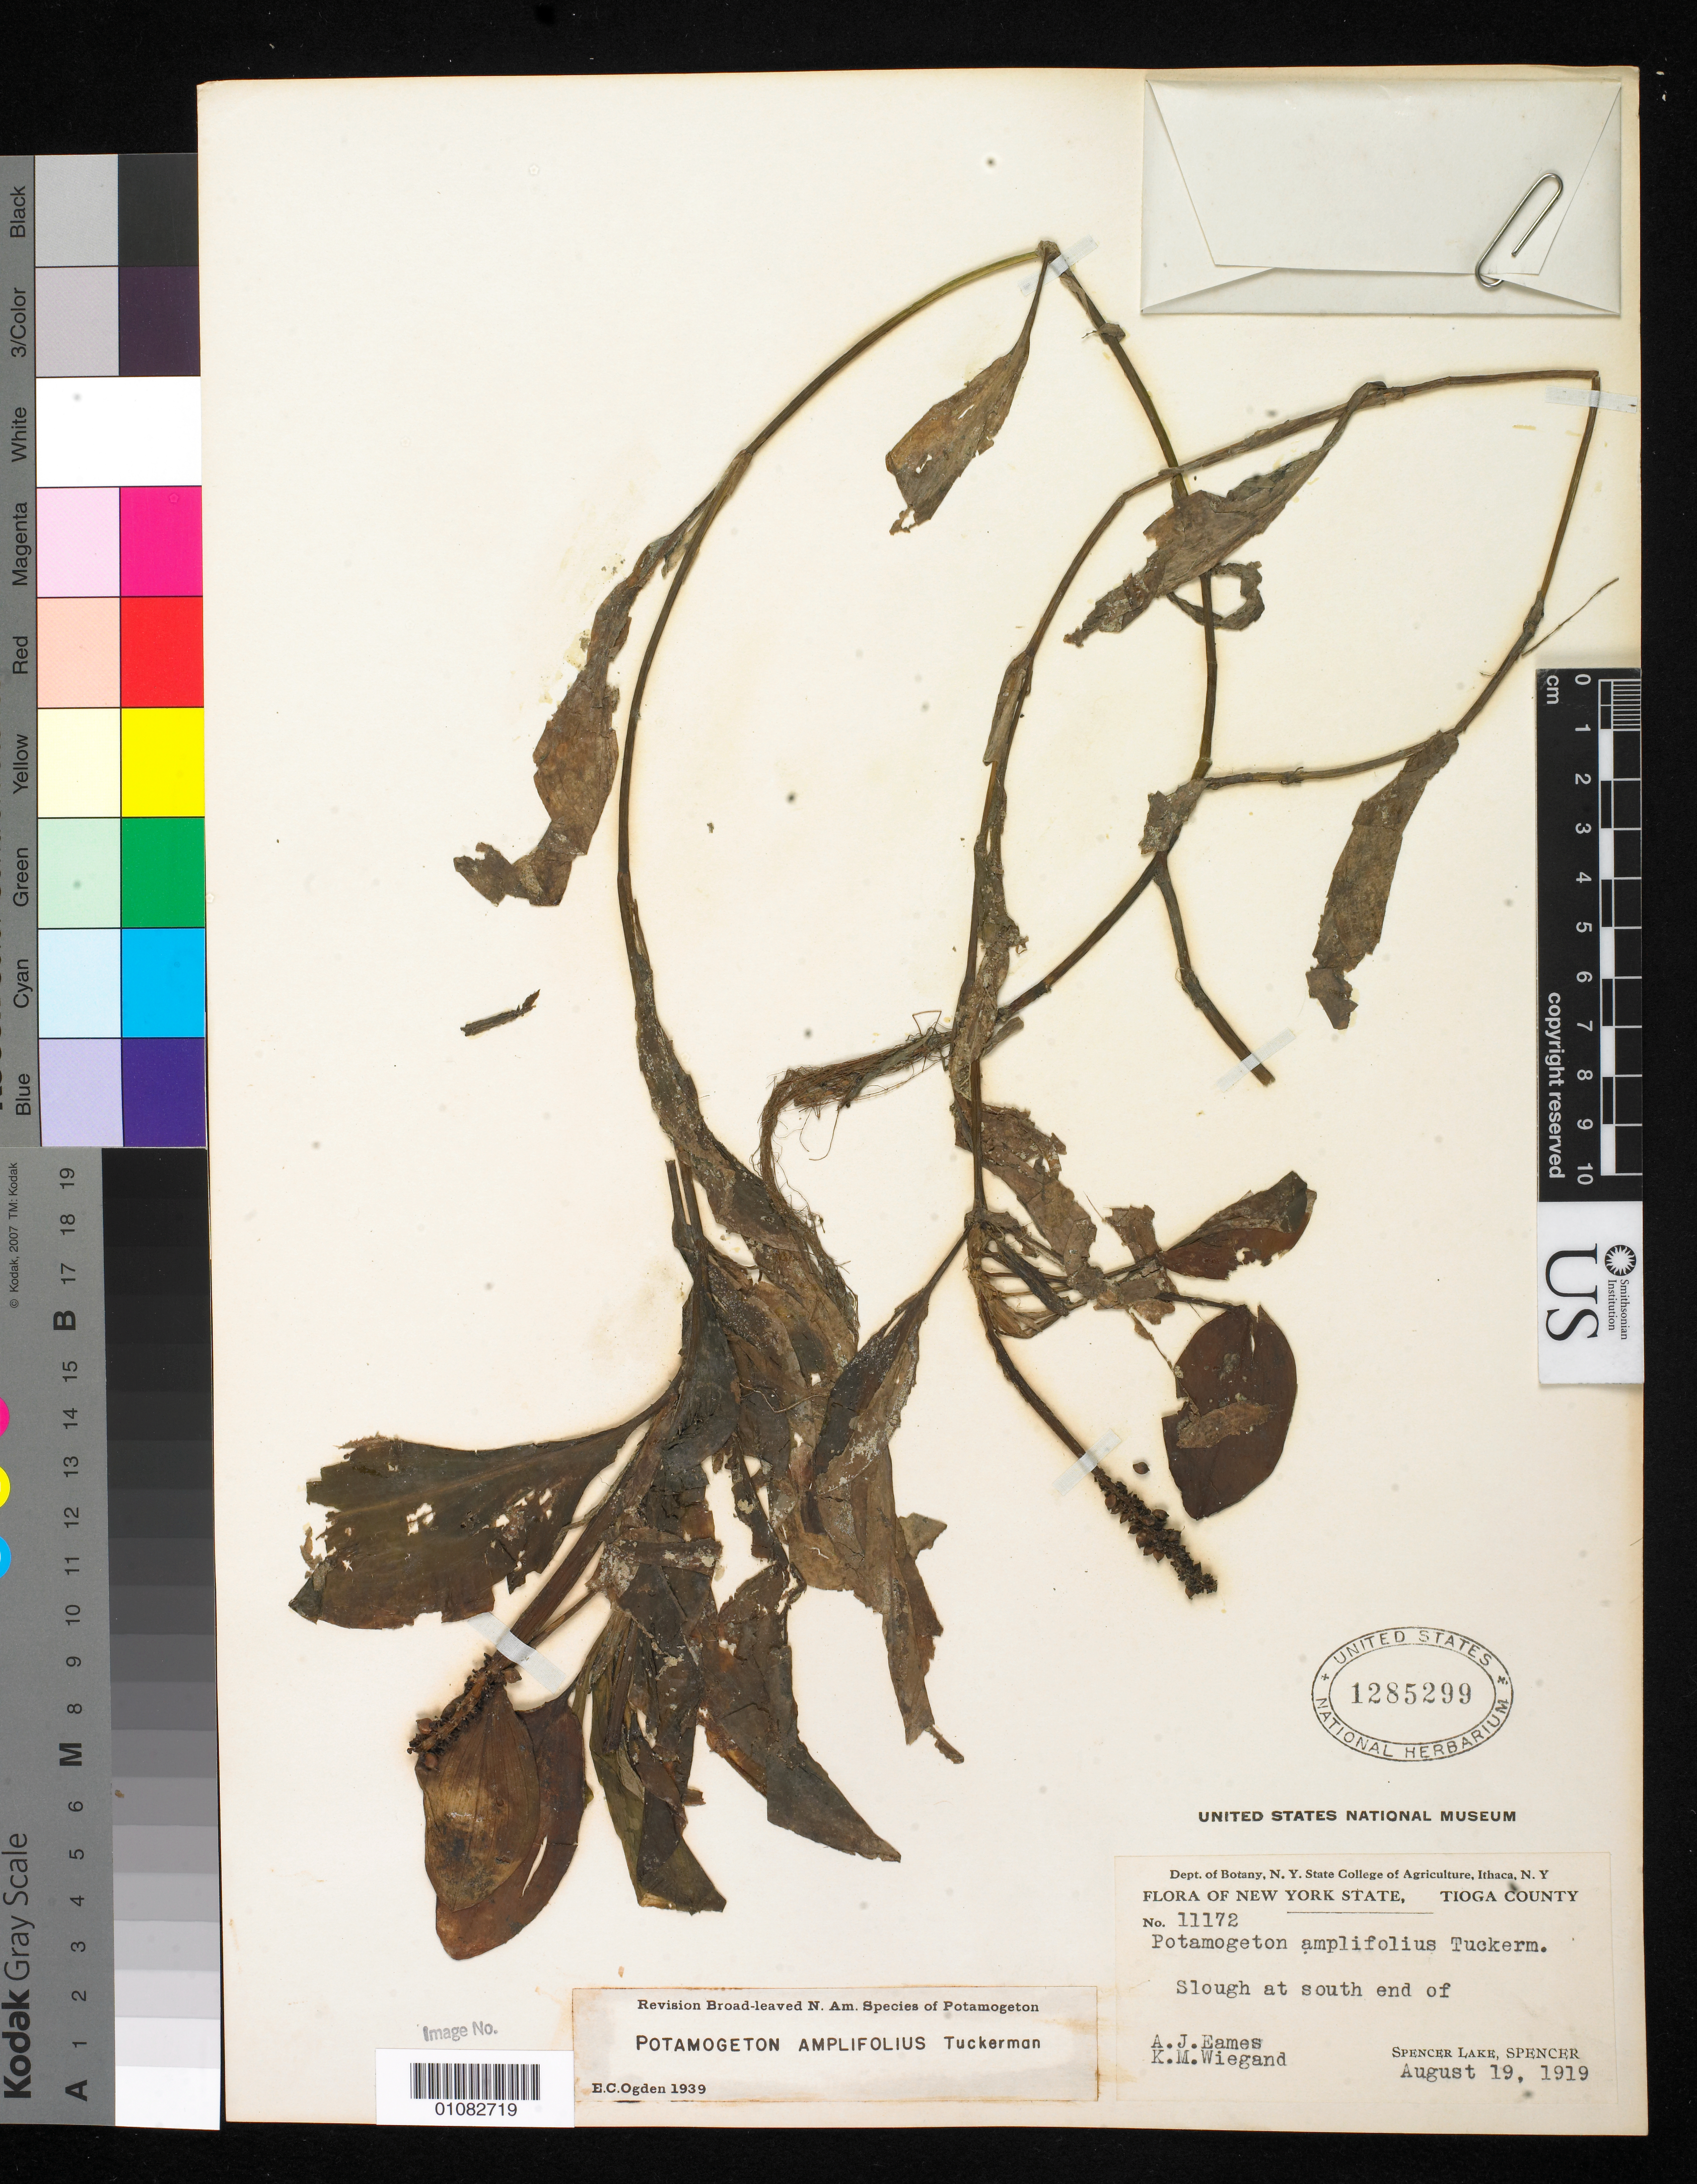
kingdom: Plantae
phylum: Tracheophyta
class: Liliopsida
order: Alismatales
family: Potamogetonaceae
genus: Potamogeton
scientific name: Potamogeton amplifolius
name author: Tuckerm.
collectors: A. J. Eames & K. M. Wiegand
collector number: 11172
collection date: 1919-08-19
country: United States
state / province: New York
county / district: Tioga County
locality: Spencer, Spencer Lake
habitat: Slough at S end of lake.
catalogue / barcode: US 1285299